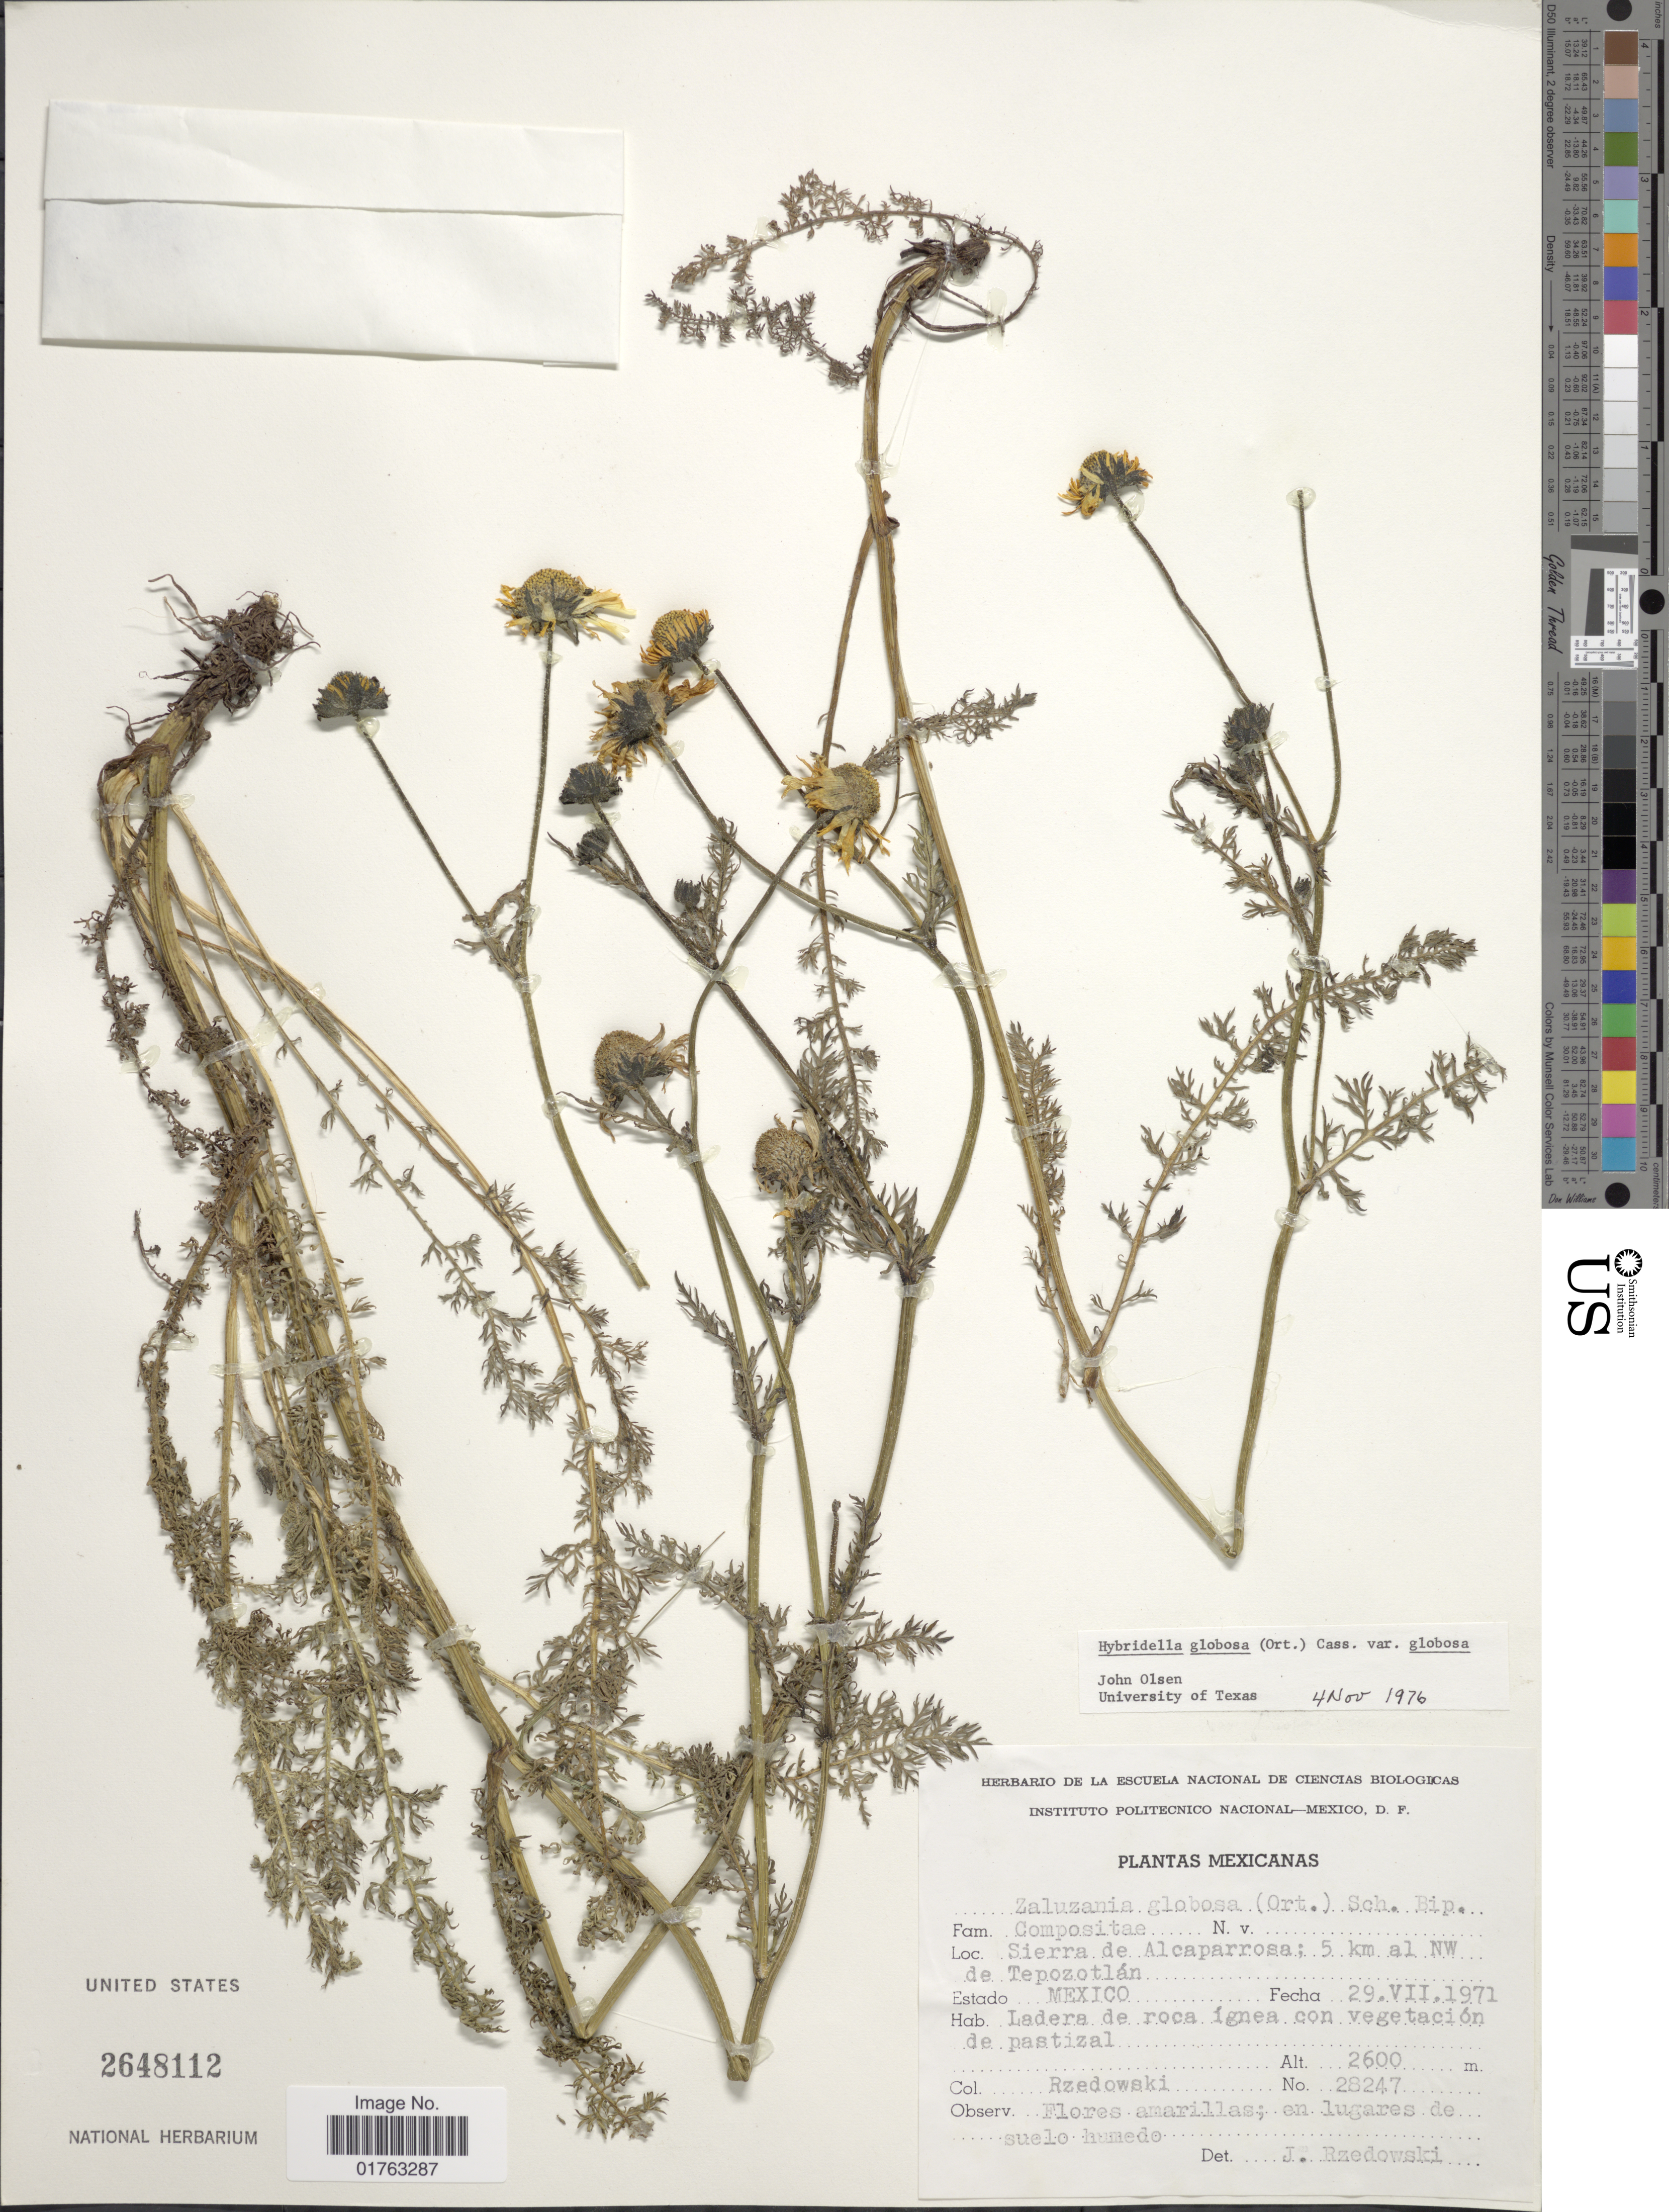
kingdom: Plantae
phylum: Tracheophyta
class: Magnoliopsida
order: Asterales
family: Asteraceae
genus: Hybridella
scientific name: Hybridella globosa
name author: (Ort.) Cass.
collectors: Rzedowski, --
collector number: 28247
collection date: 1971-07-29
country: Mexico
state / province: México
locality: Sierra de Alcaparrosa; 5 km al NW de Tepozotlan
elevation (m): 2600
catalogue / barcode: US 2648112